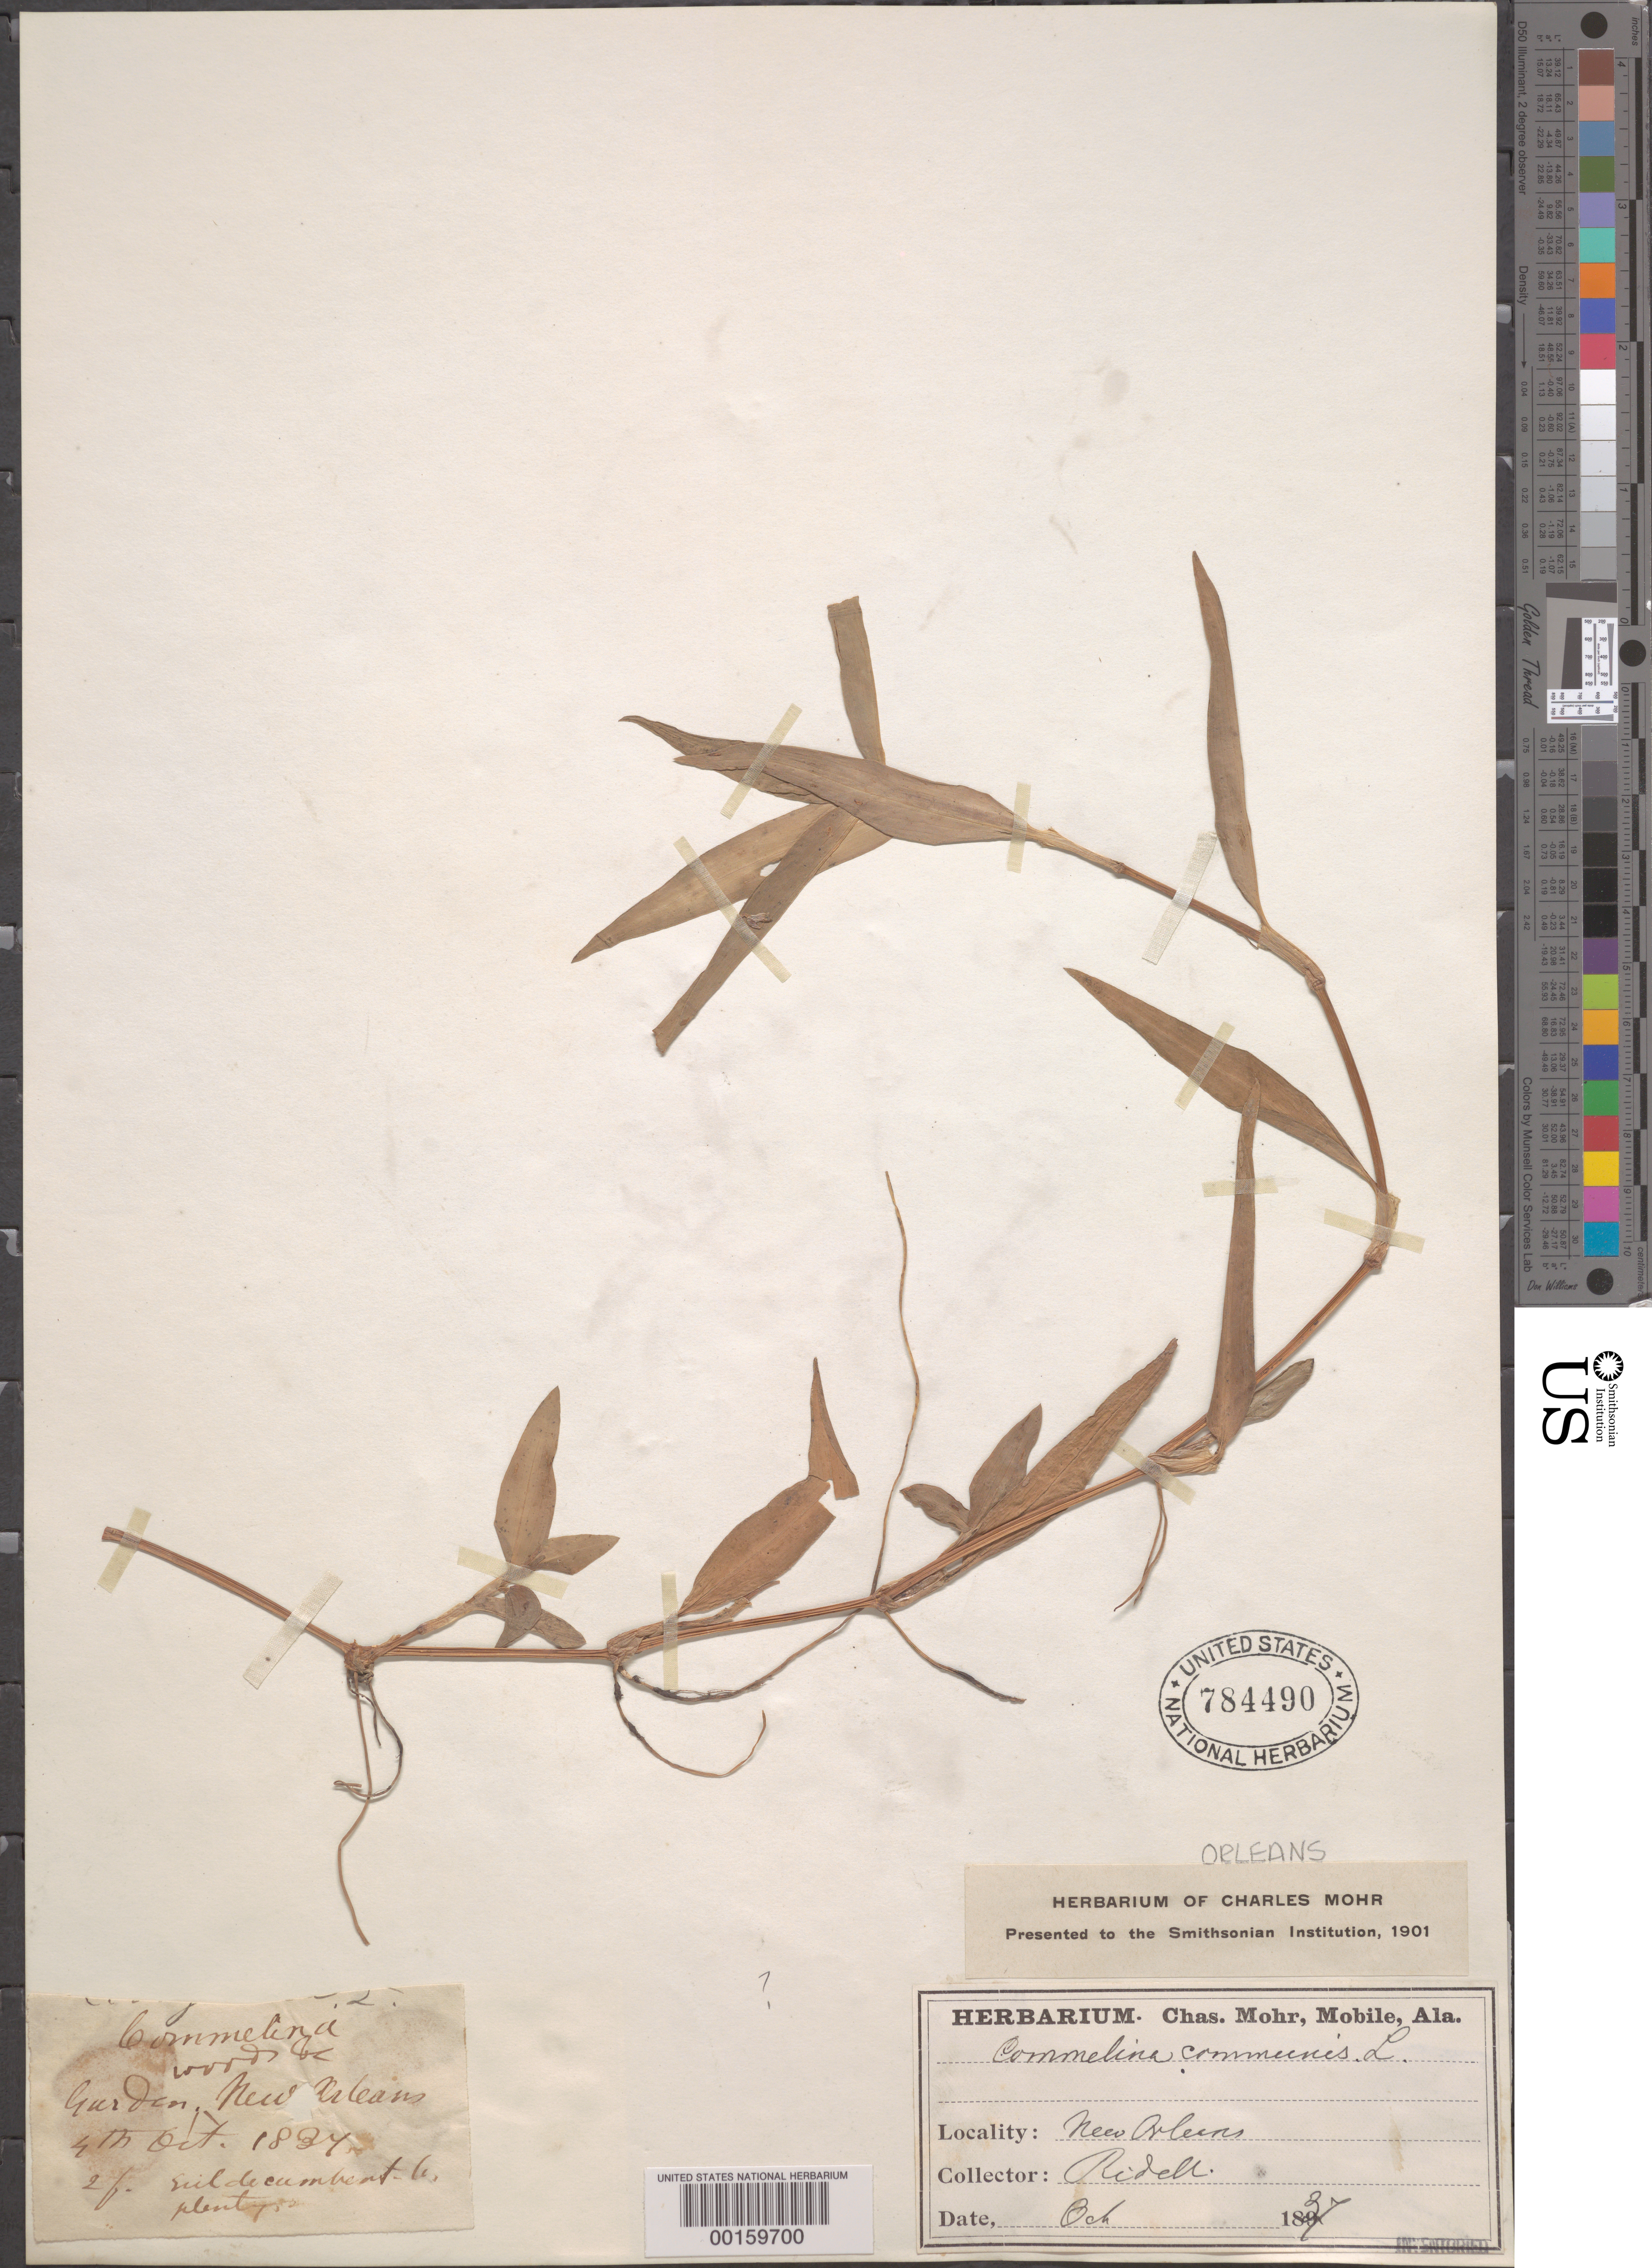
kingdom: Plantae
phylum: Tracheophyta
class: Liliopsida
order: Commelinales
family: Commelinaceae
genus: Commelina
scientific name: Commelina diffusa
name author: Burm. f.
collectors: -. Ridell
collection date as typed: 04 Oct 1837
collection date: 1837-10-04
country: United States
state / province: Louisiana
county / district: Orleans Parish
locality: New orleans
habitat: Woods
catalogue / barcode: US 784490